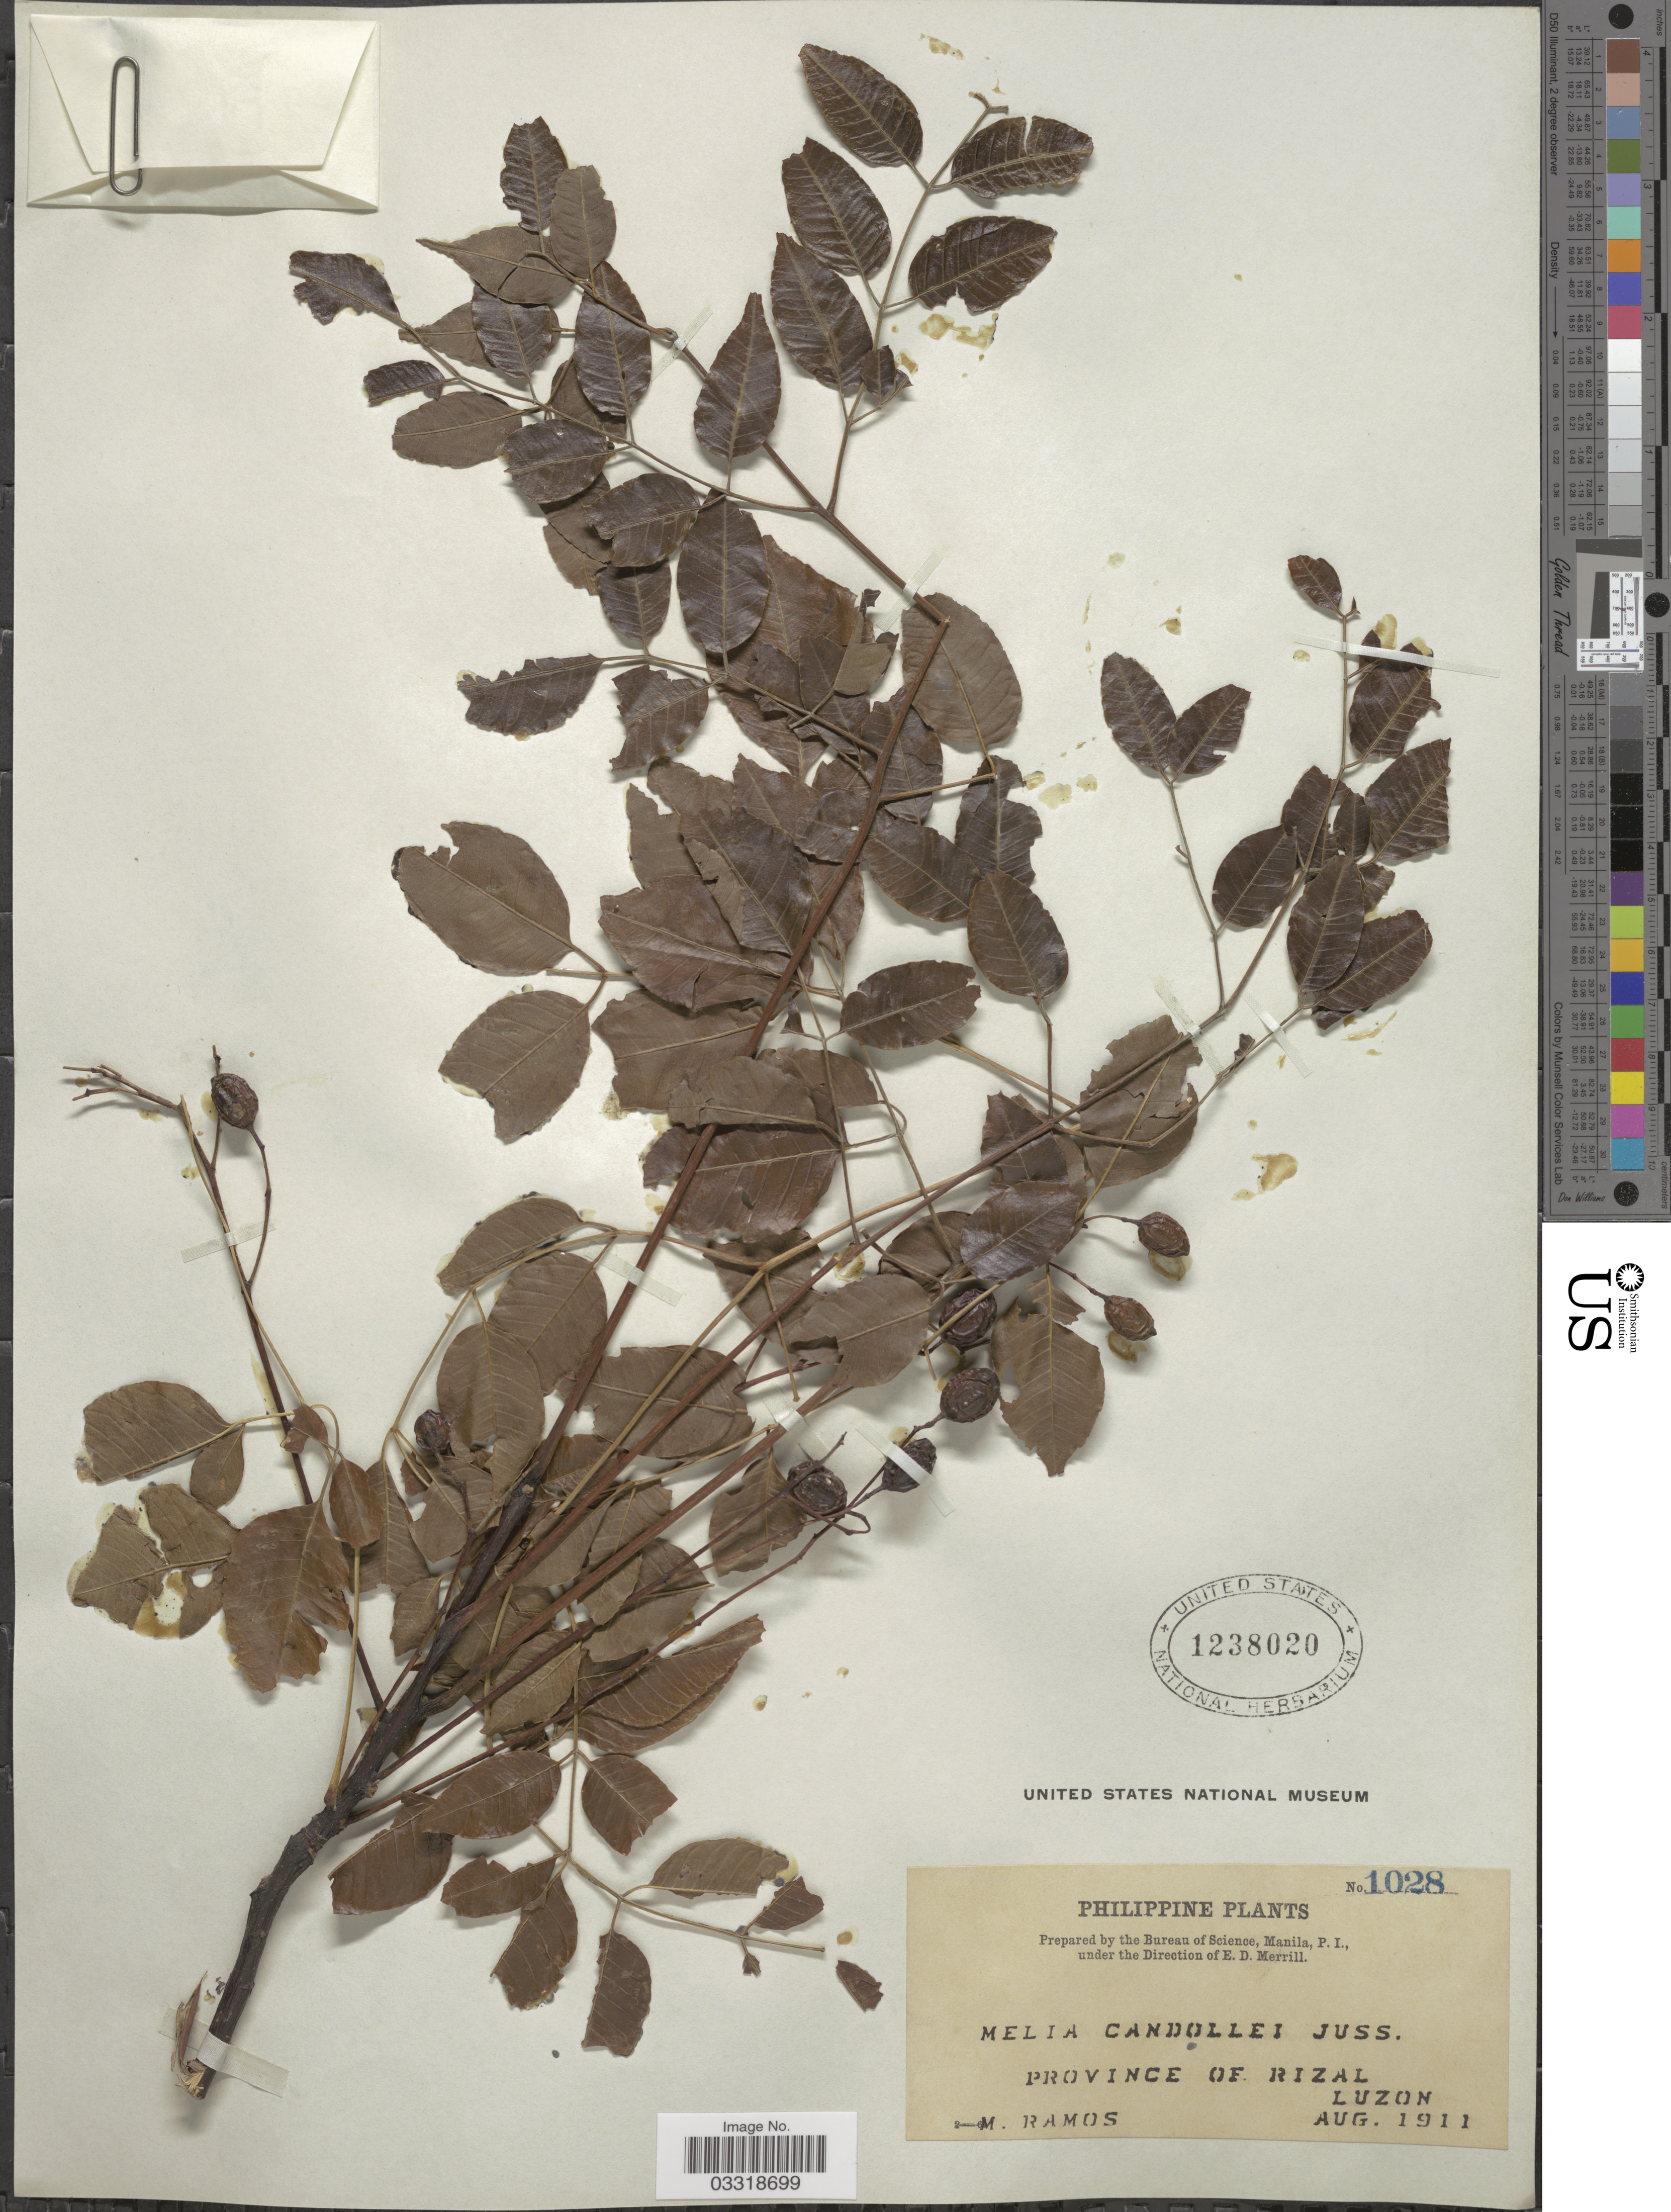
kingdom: Plantae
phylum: Tracheophyta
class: Magnoliopsida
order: Sapindales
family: Meliaceae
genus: Melia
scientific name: Melia dubia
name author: Cav.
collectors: M. Ramos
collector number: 1028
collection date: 1911-08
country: Philippines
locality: Province of Rizal. Luzon.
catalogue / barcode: US 1238020